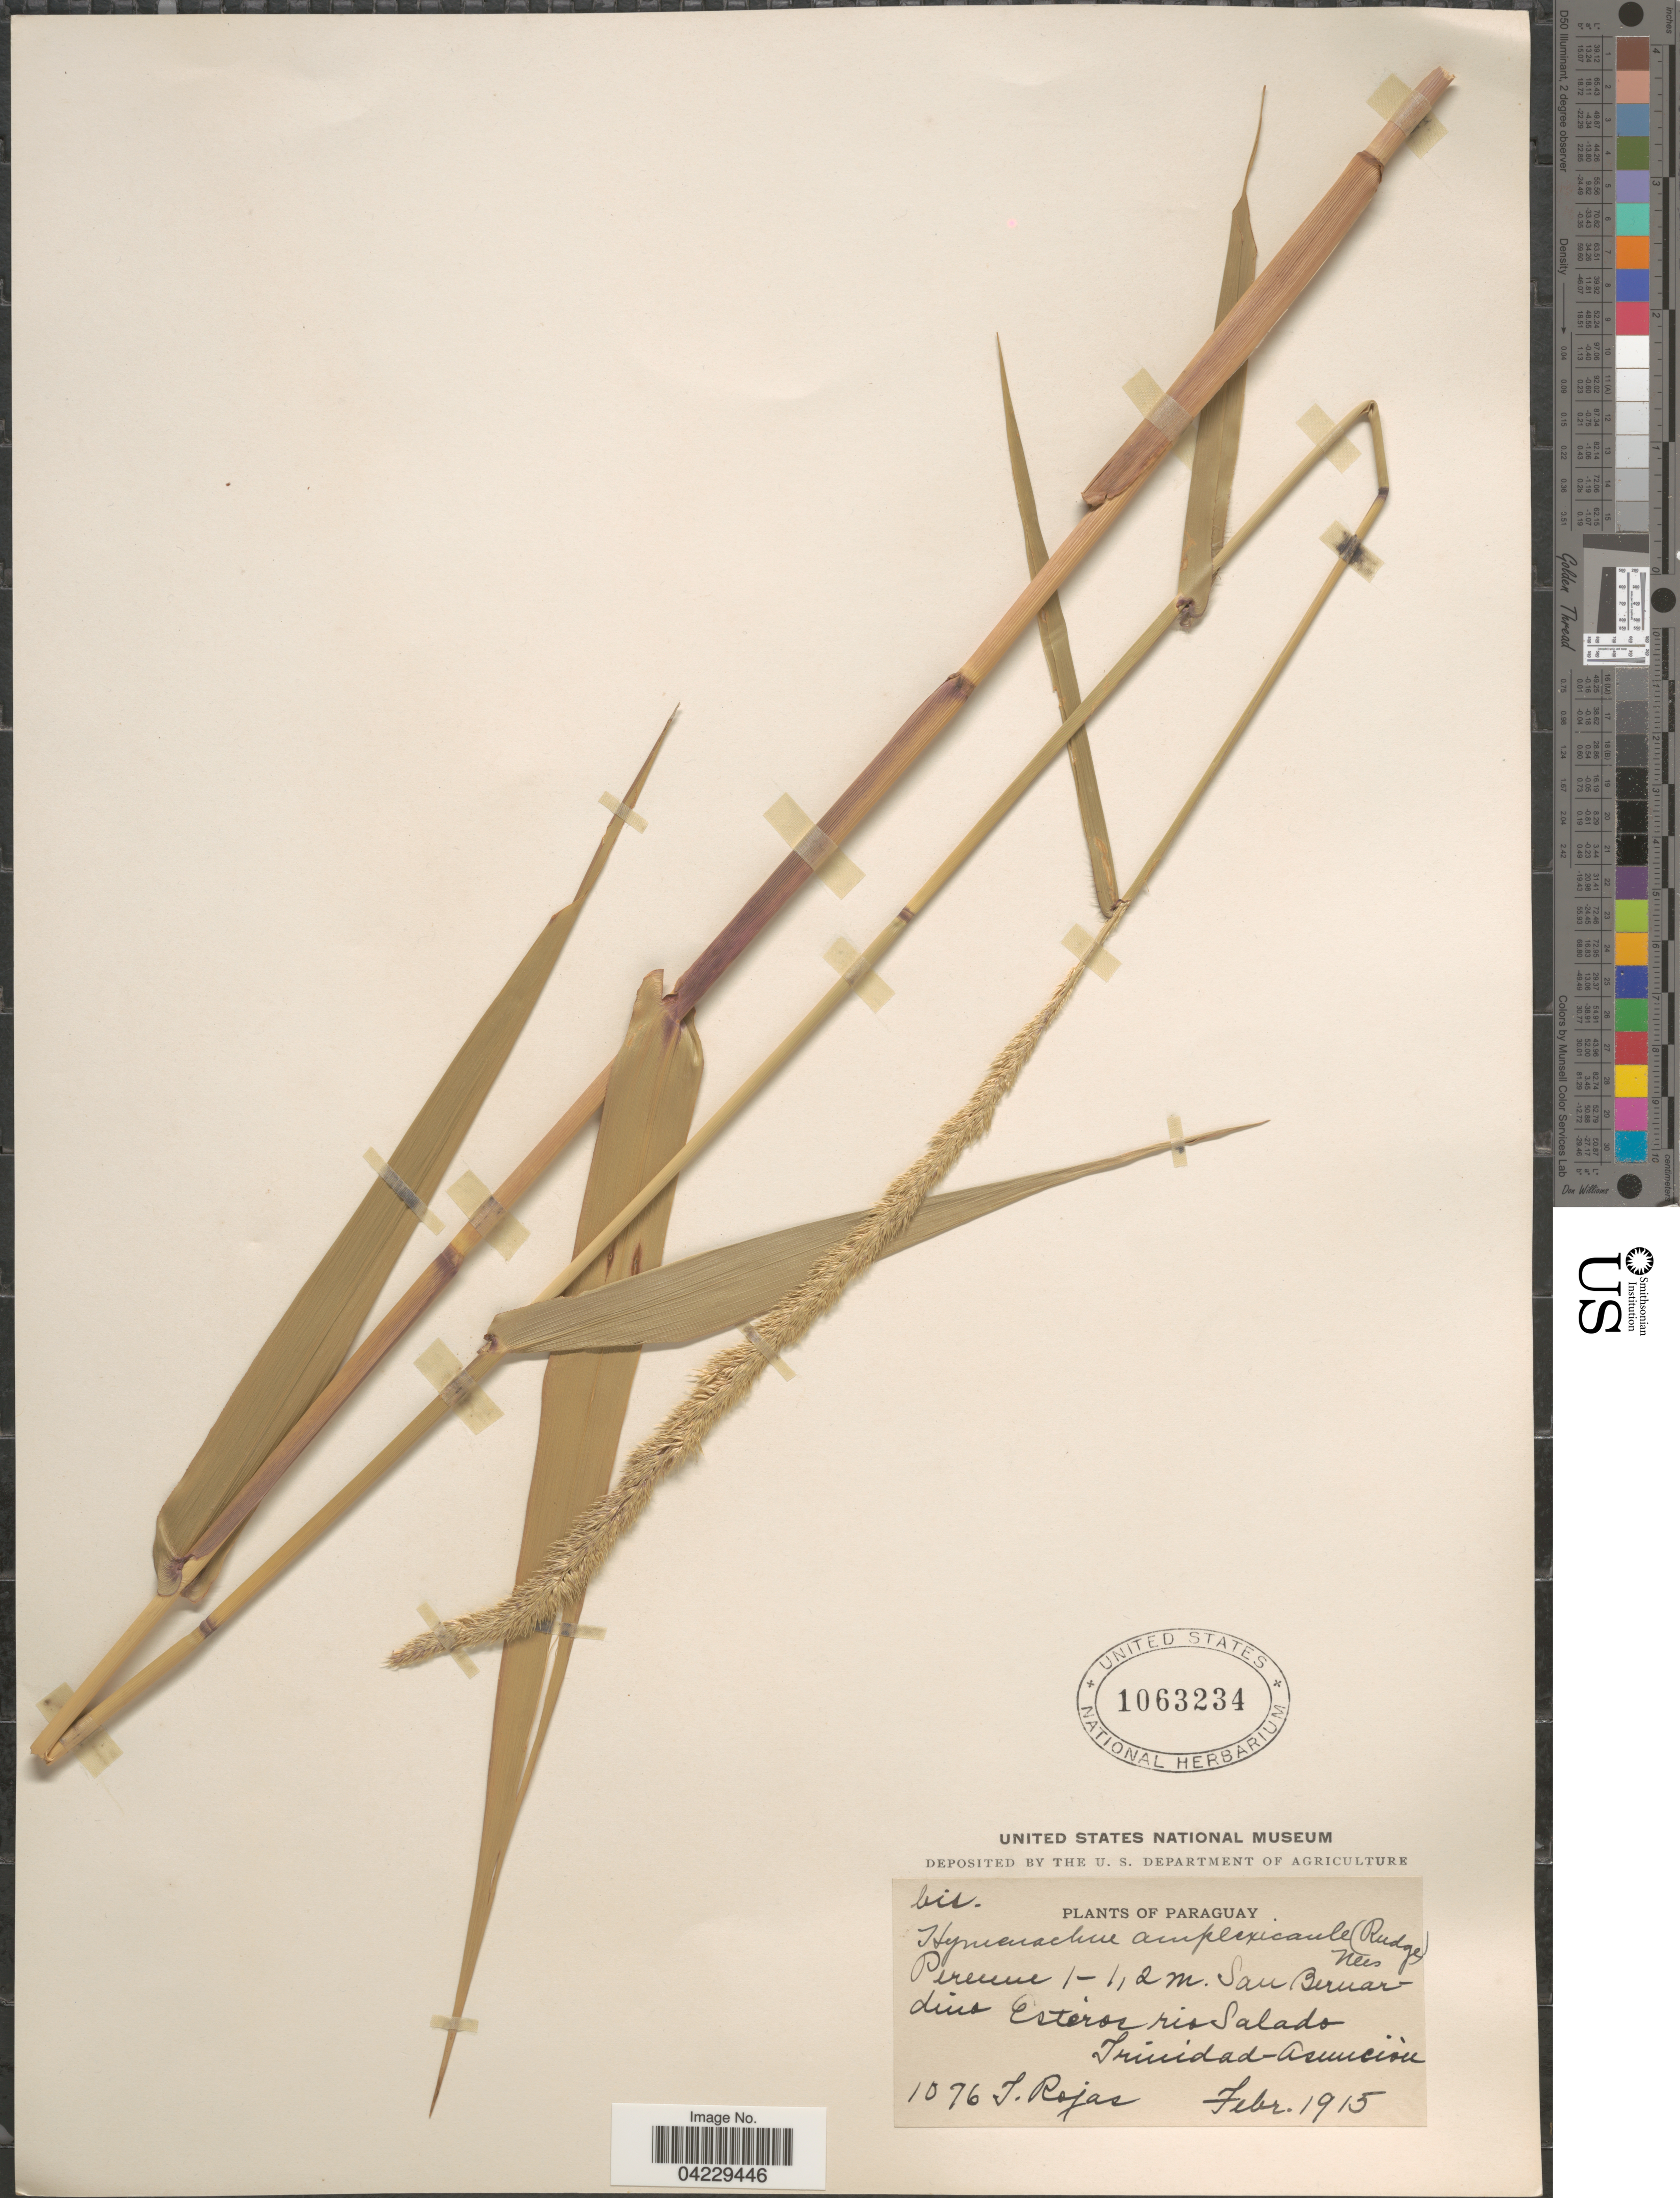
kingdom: Plantae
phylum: Tracheophyta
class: Liliopsida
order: Poales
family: Poaceae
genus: Hymenachne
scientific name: Hymenachne amplexicaulis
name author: (Rudge) Nees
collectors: T. Rojas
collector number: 1076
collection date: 1915-02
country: Paraguay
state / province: Asuncion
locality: San Bernardino Esteros rio Salado. Trinidad - Asuncion.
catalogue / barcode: US 1063234